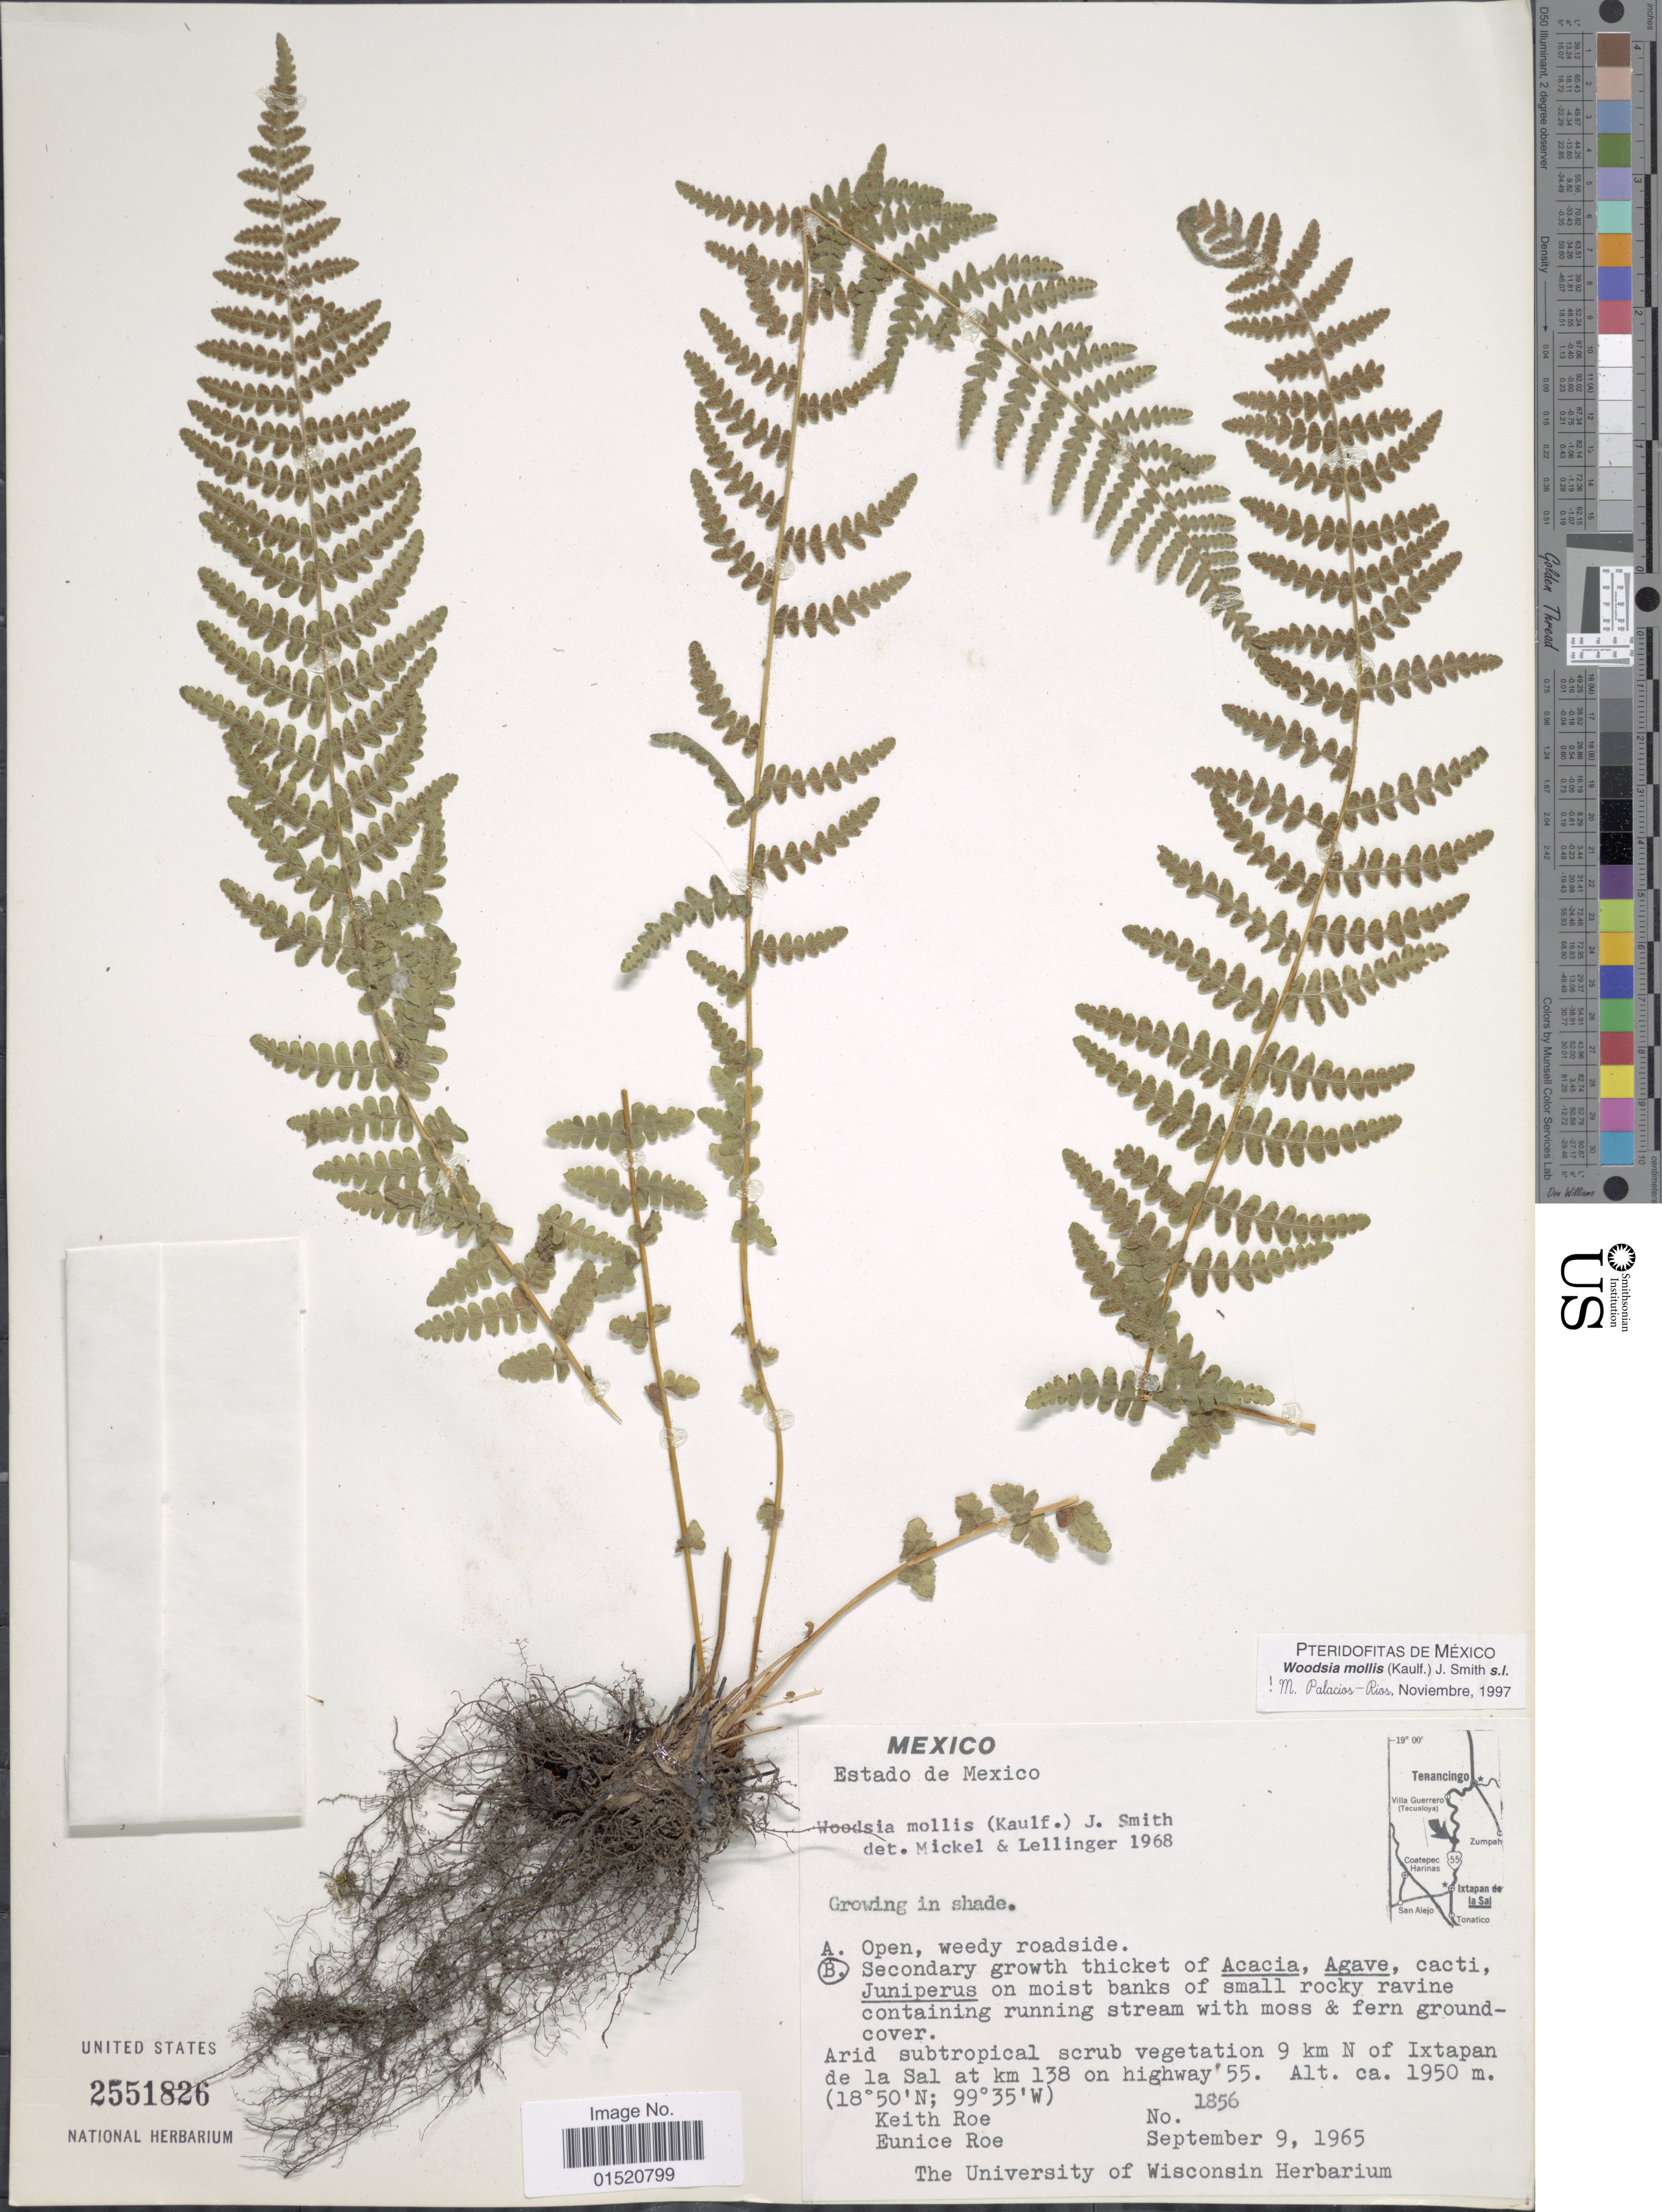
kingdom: Plantae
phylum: Tracheophyta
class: Polypodiopsida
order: Polypodiales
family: Woodsiaceae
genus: Woodsia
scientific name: Woodsia mollis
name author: (Kaulf.) J. Sm.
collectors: K. E. Roe & E. Roe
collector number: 1856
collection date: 1965-09-09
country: Mexico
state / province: México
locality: Arid subtropical scrub vegetation 9 km N of Ixtapan de la Sal at km 138 on highway 55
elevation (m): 1950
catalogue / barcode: US 2551826